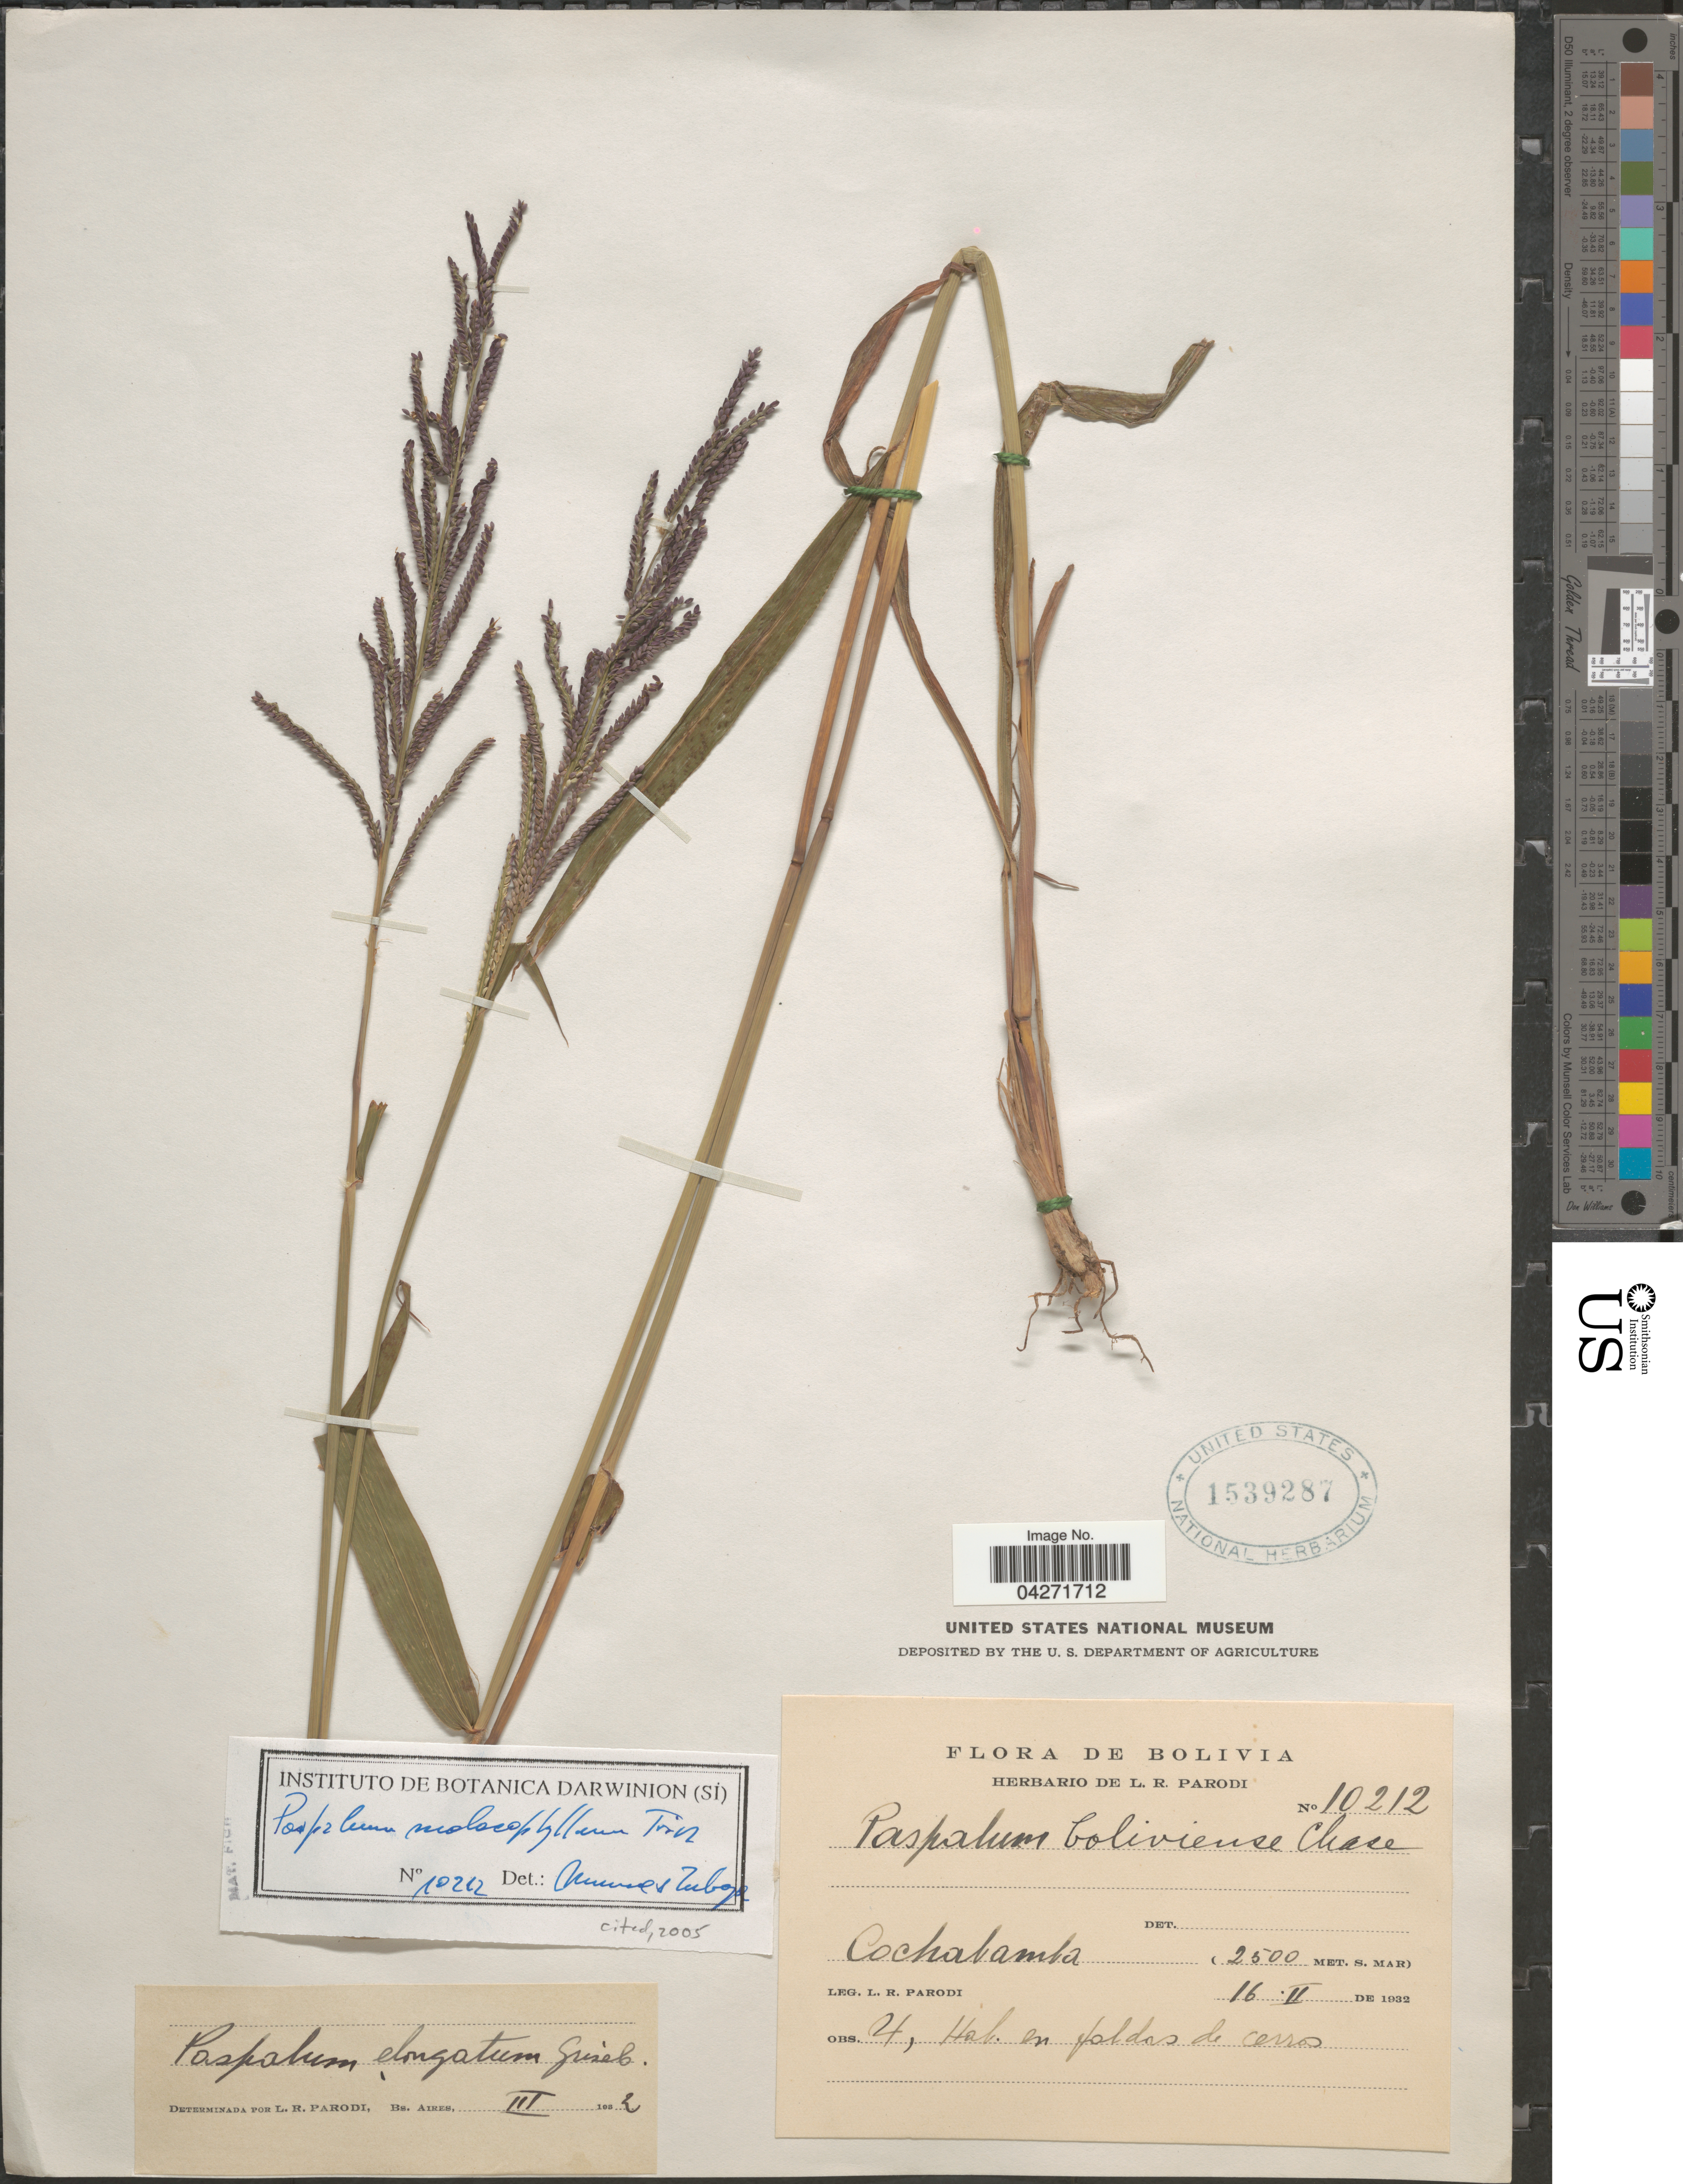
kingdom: Plantae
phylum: Tracheophyta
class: Liliopsida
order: Poales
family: Poaceae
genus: Paspalum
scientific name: Paspalum malacophyllum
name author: Trin.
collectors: L. R. Parodi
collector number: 10212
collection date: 1932-02-16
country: Bolivia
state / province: Cochabamba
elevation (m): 2500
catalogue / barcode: US 1539287